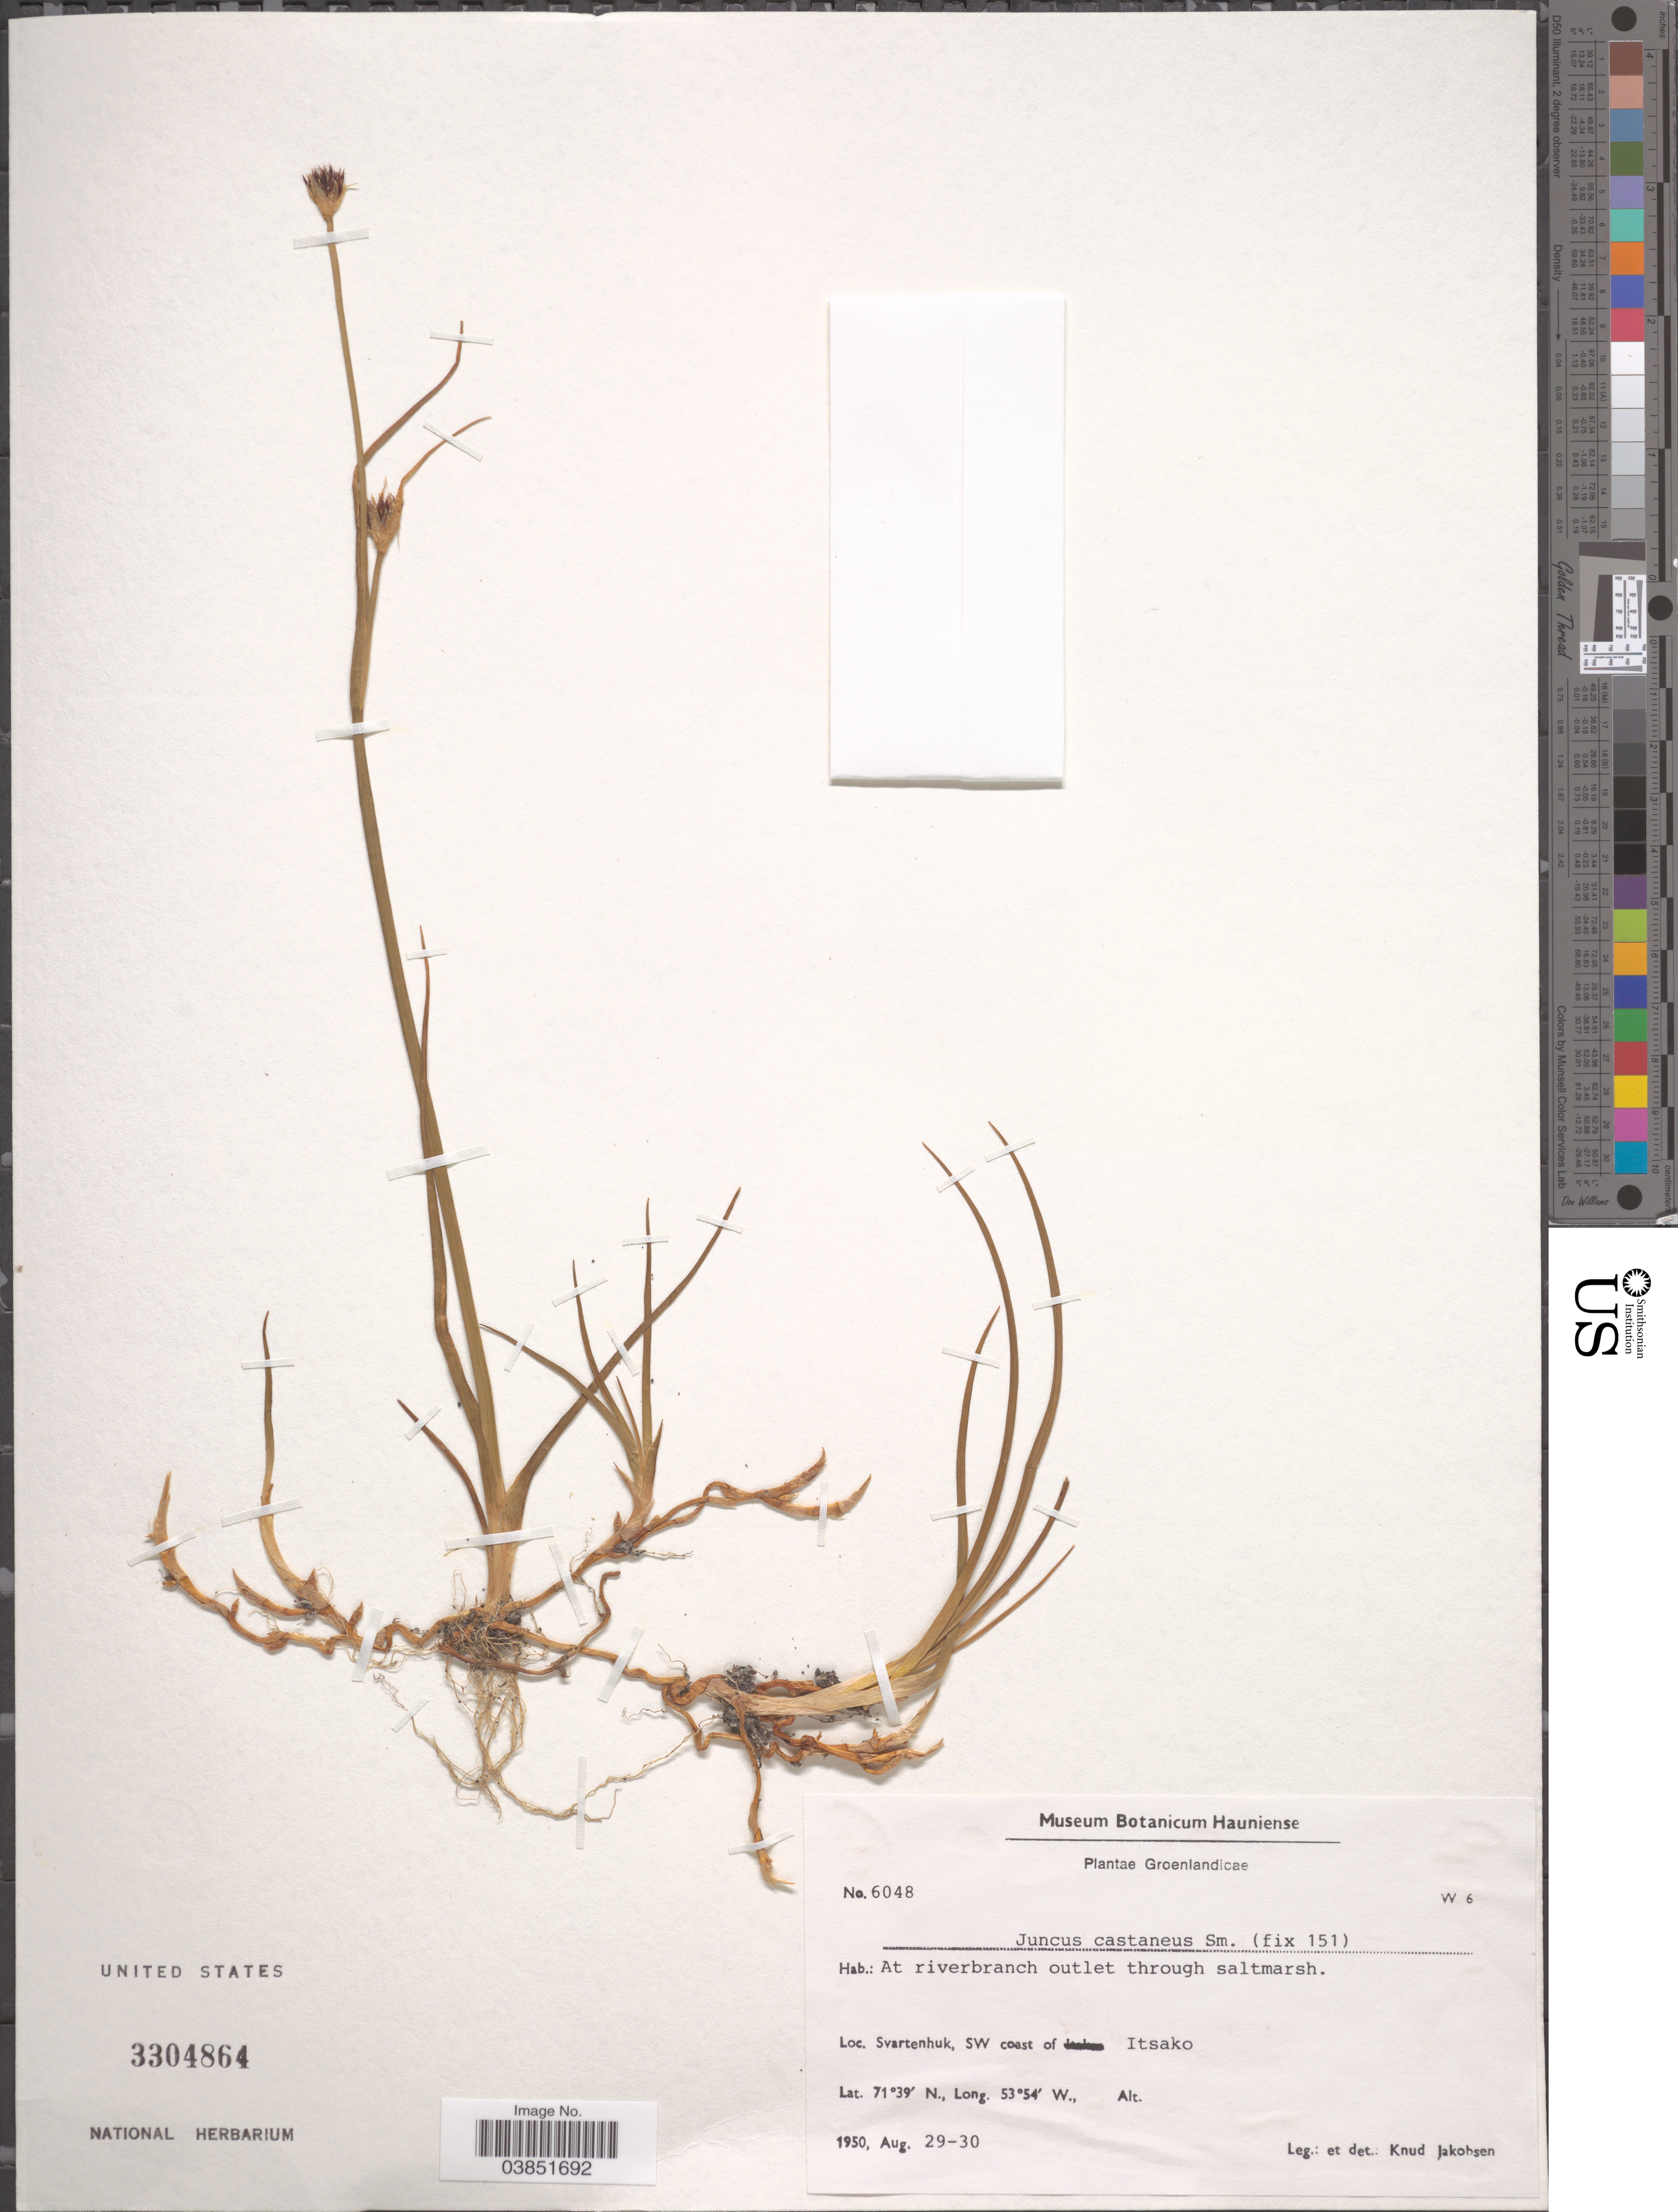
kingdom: Plantae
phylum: Tracheophyta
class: Liliopsida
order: Poales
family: Juncaceae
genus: Juncus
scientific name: Juncus castaneus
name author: Sm.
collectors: K. Jakobsen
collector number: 6048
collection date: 1950-08-29/1950-08-30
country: Greenland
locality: Groenlandicae. W 6. Svartenhuk, SW coast of Itsako.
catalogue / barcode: US 3304864